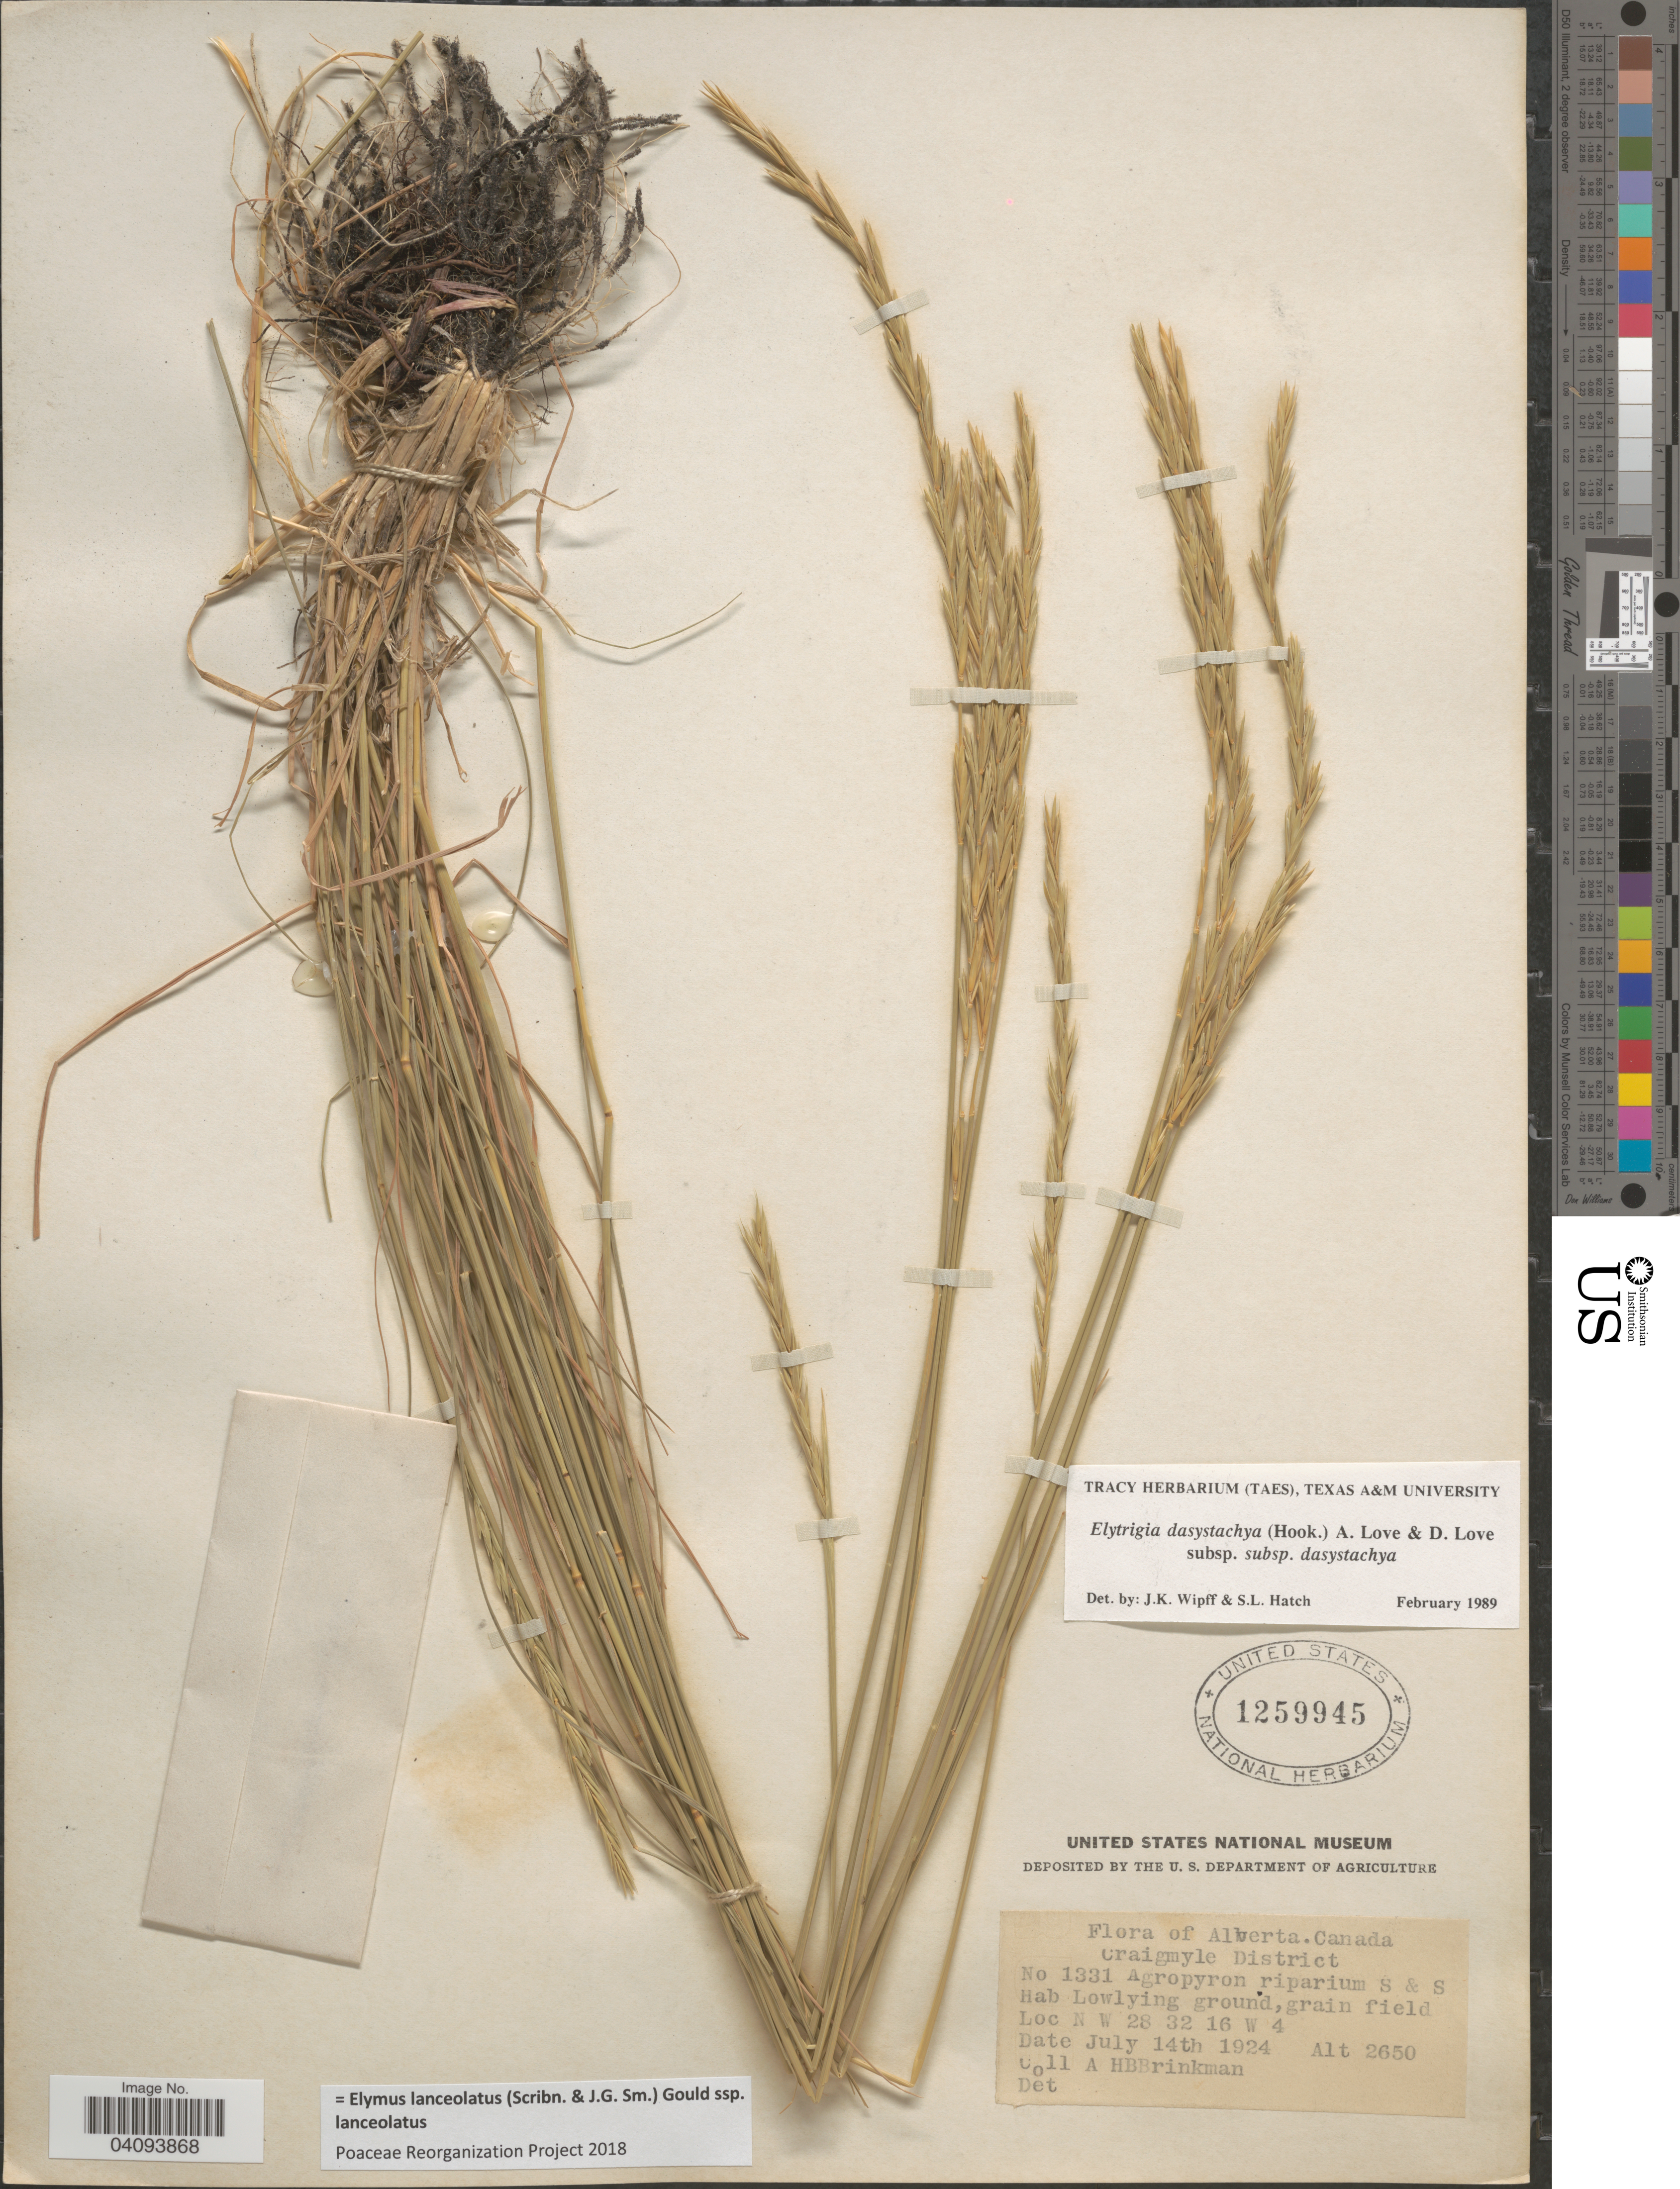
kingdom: Plantae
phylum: Tracheophyta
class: Liliopsida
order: Poales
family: Poaceae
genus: Elymus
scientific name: Elymus lanceolatus subsp. lanceolatus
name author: (Scribn. & J.G. Sm.) Gould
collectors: A. Brinkman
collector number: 1331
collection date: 1924-07-14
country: Canada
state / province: Alberta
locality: Craigmyle District. N W 28 32 16 W 4.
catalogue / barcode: US 1259945